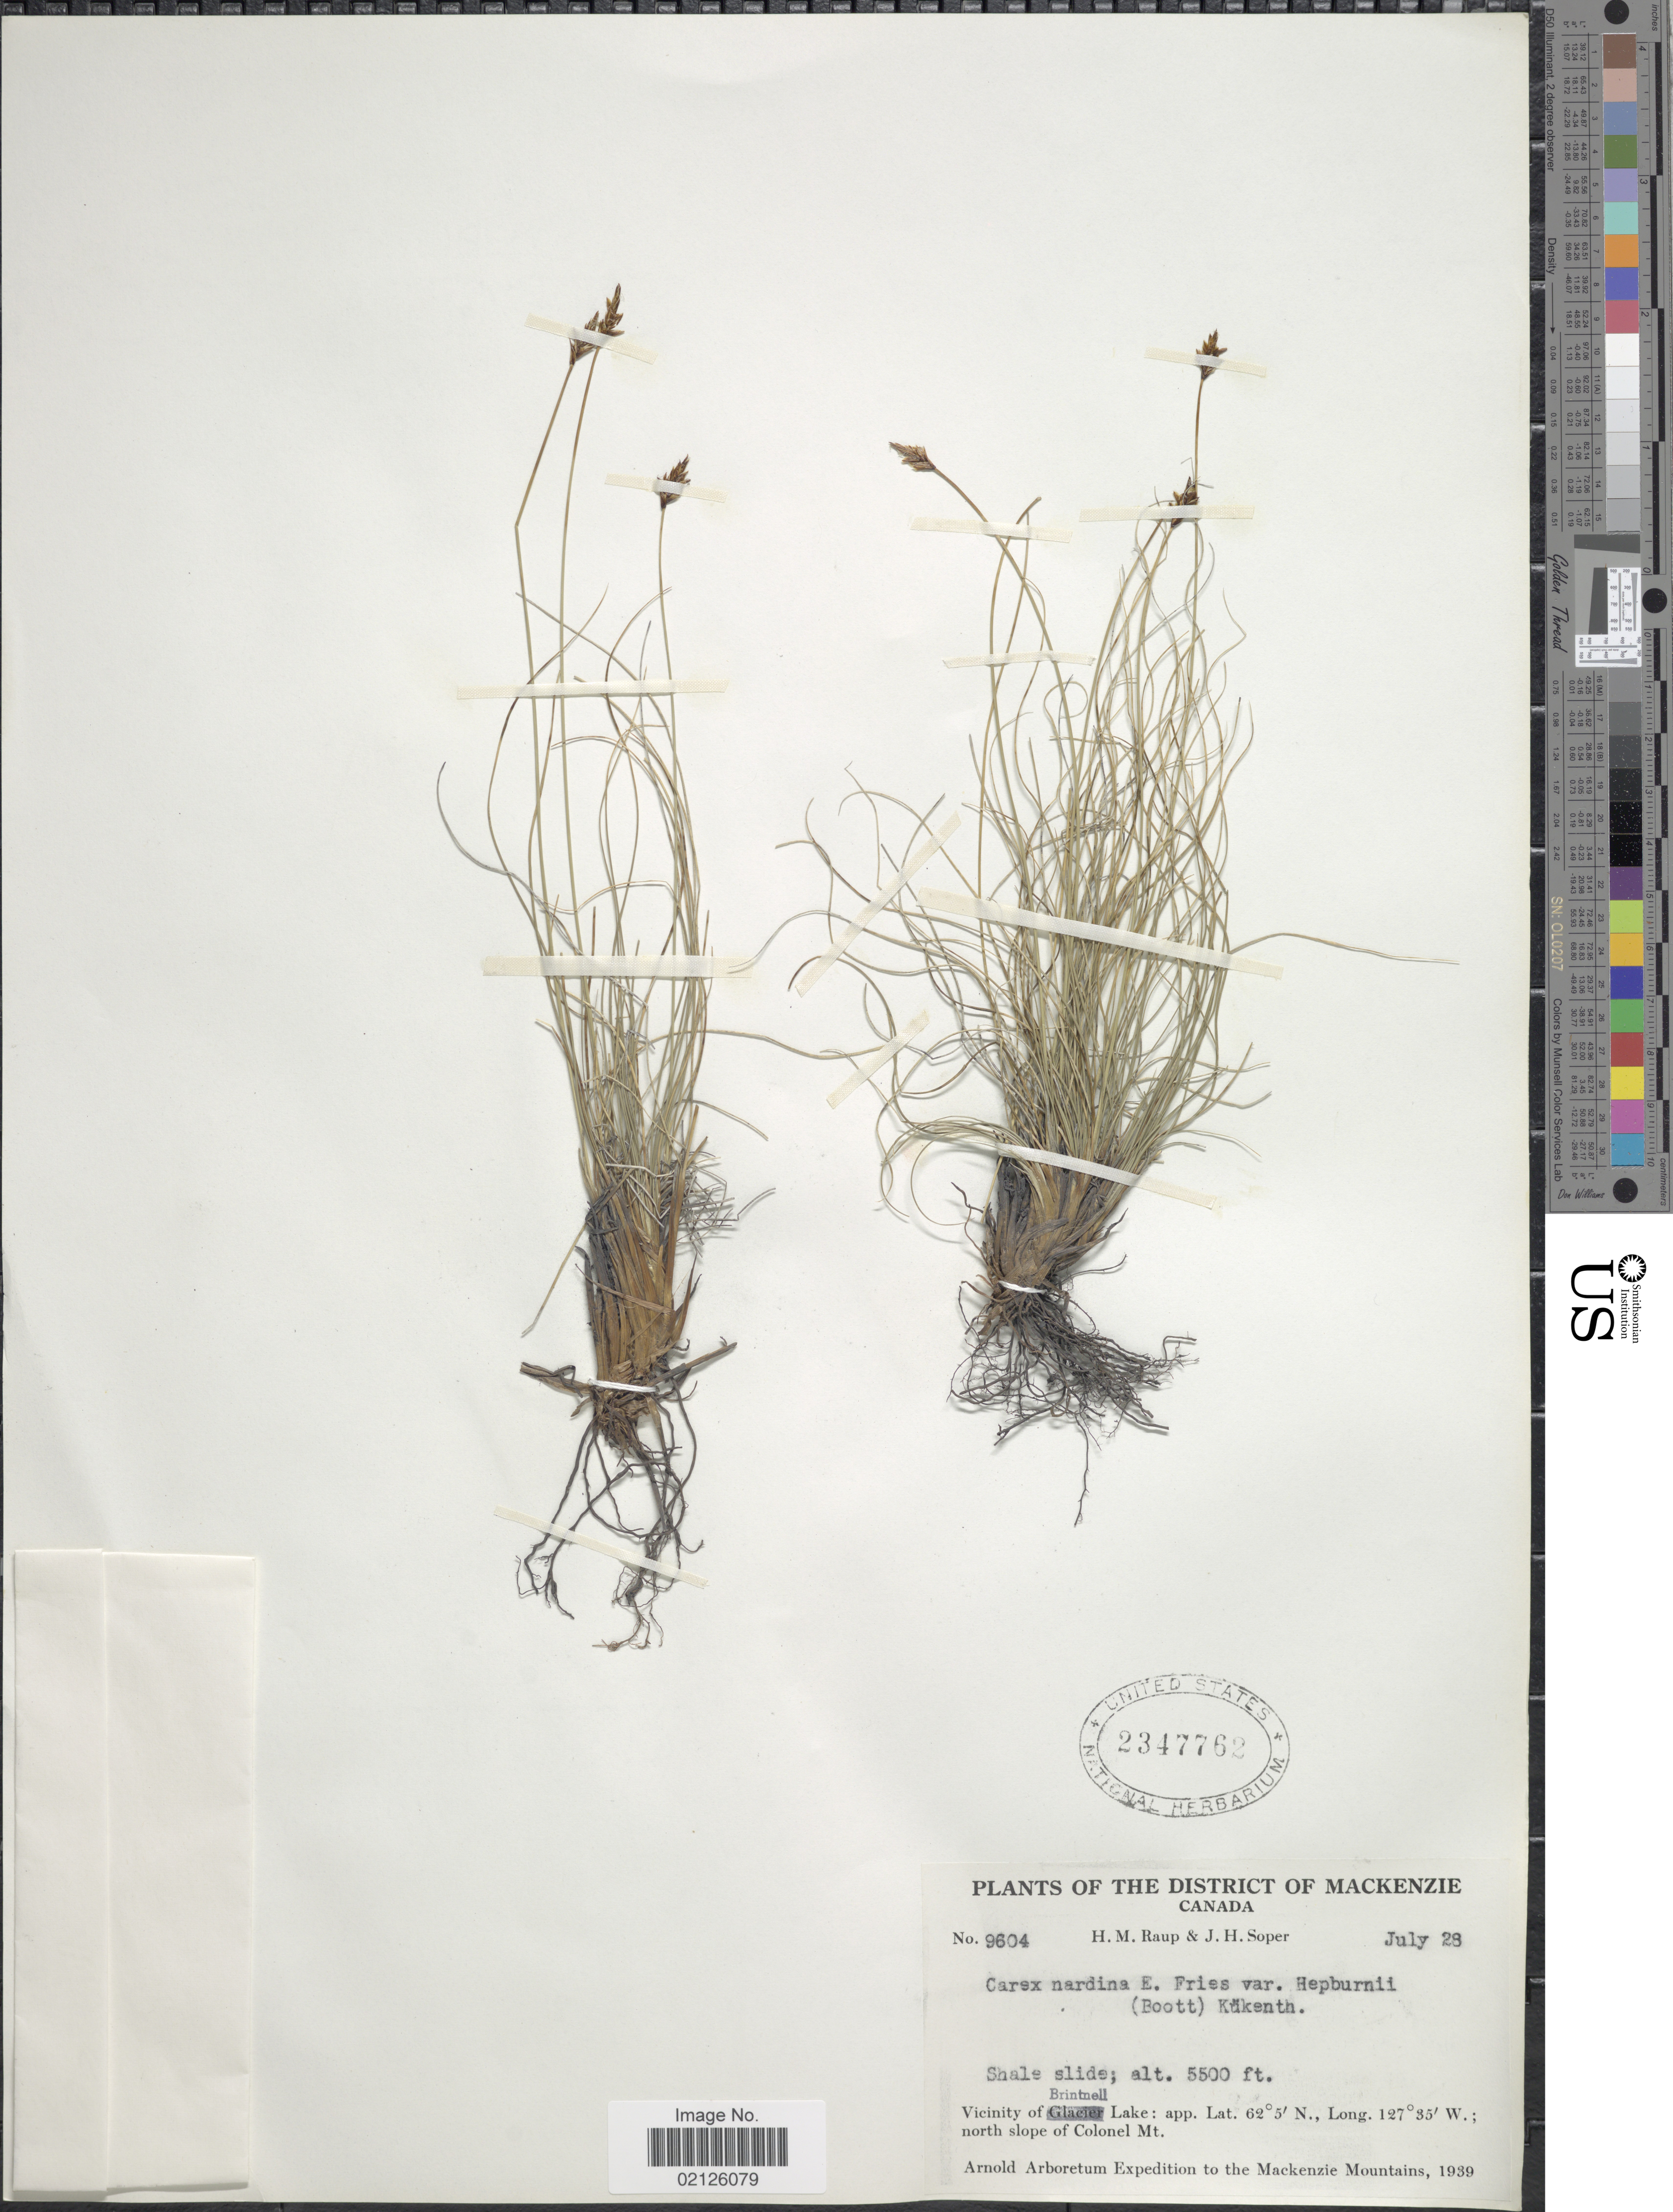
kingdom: Plantae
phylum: Tracheophyta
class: Liliopsida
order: Poales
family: Cyperaceae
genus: Carex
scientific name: Carex nardina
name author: (Hornem.) Fr.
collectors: H. Raup & J. H. Soper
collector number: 9604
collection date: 1939-07-28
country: Canada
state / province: British Columbia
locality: The District of Mackenzie, Shale slide, Vicinity of Brintnell Lake: north slope of Colonel Mt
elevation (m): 1676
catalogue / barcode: US 2347762